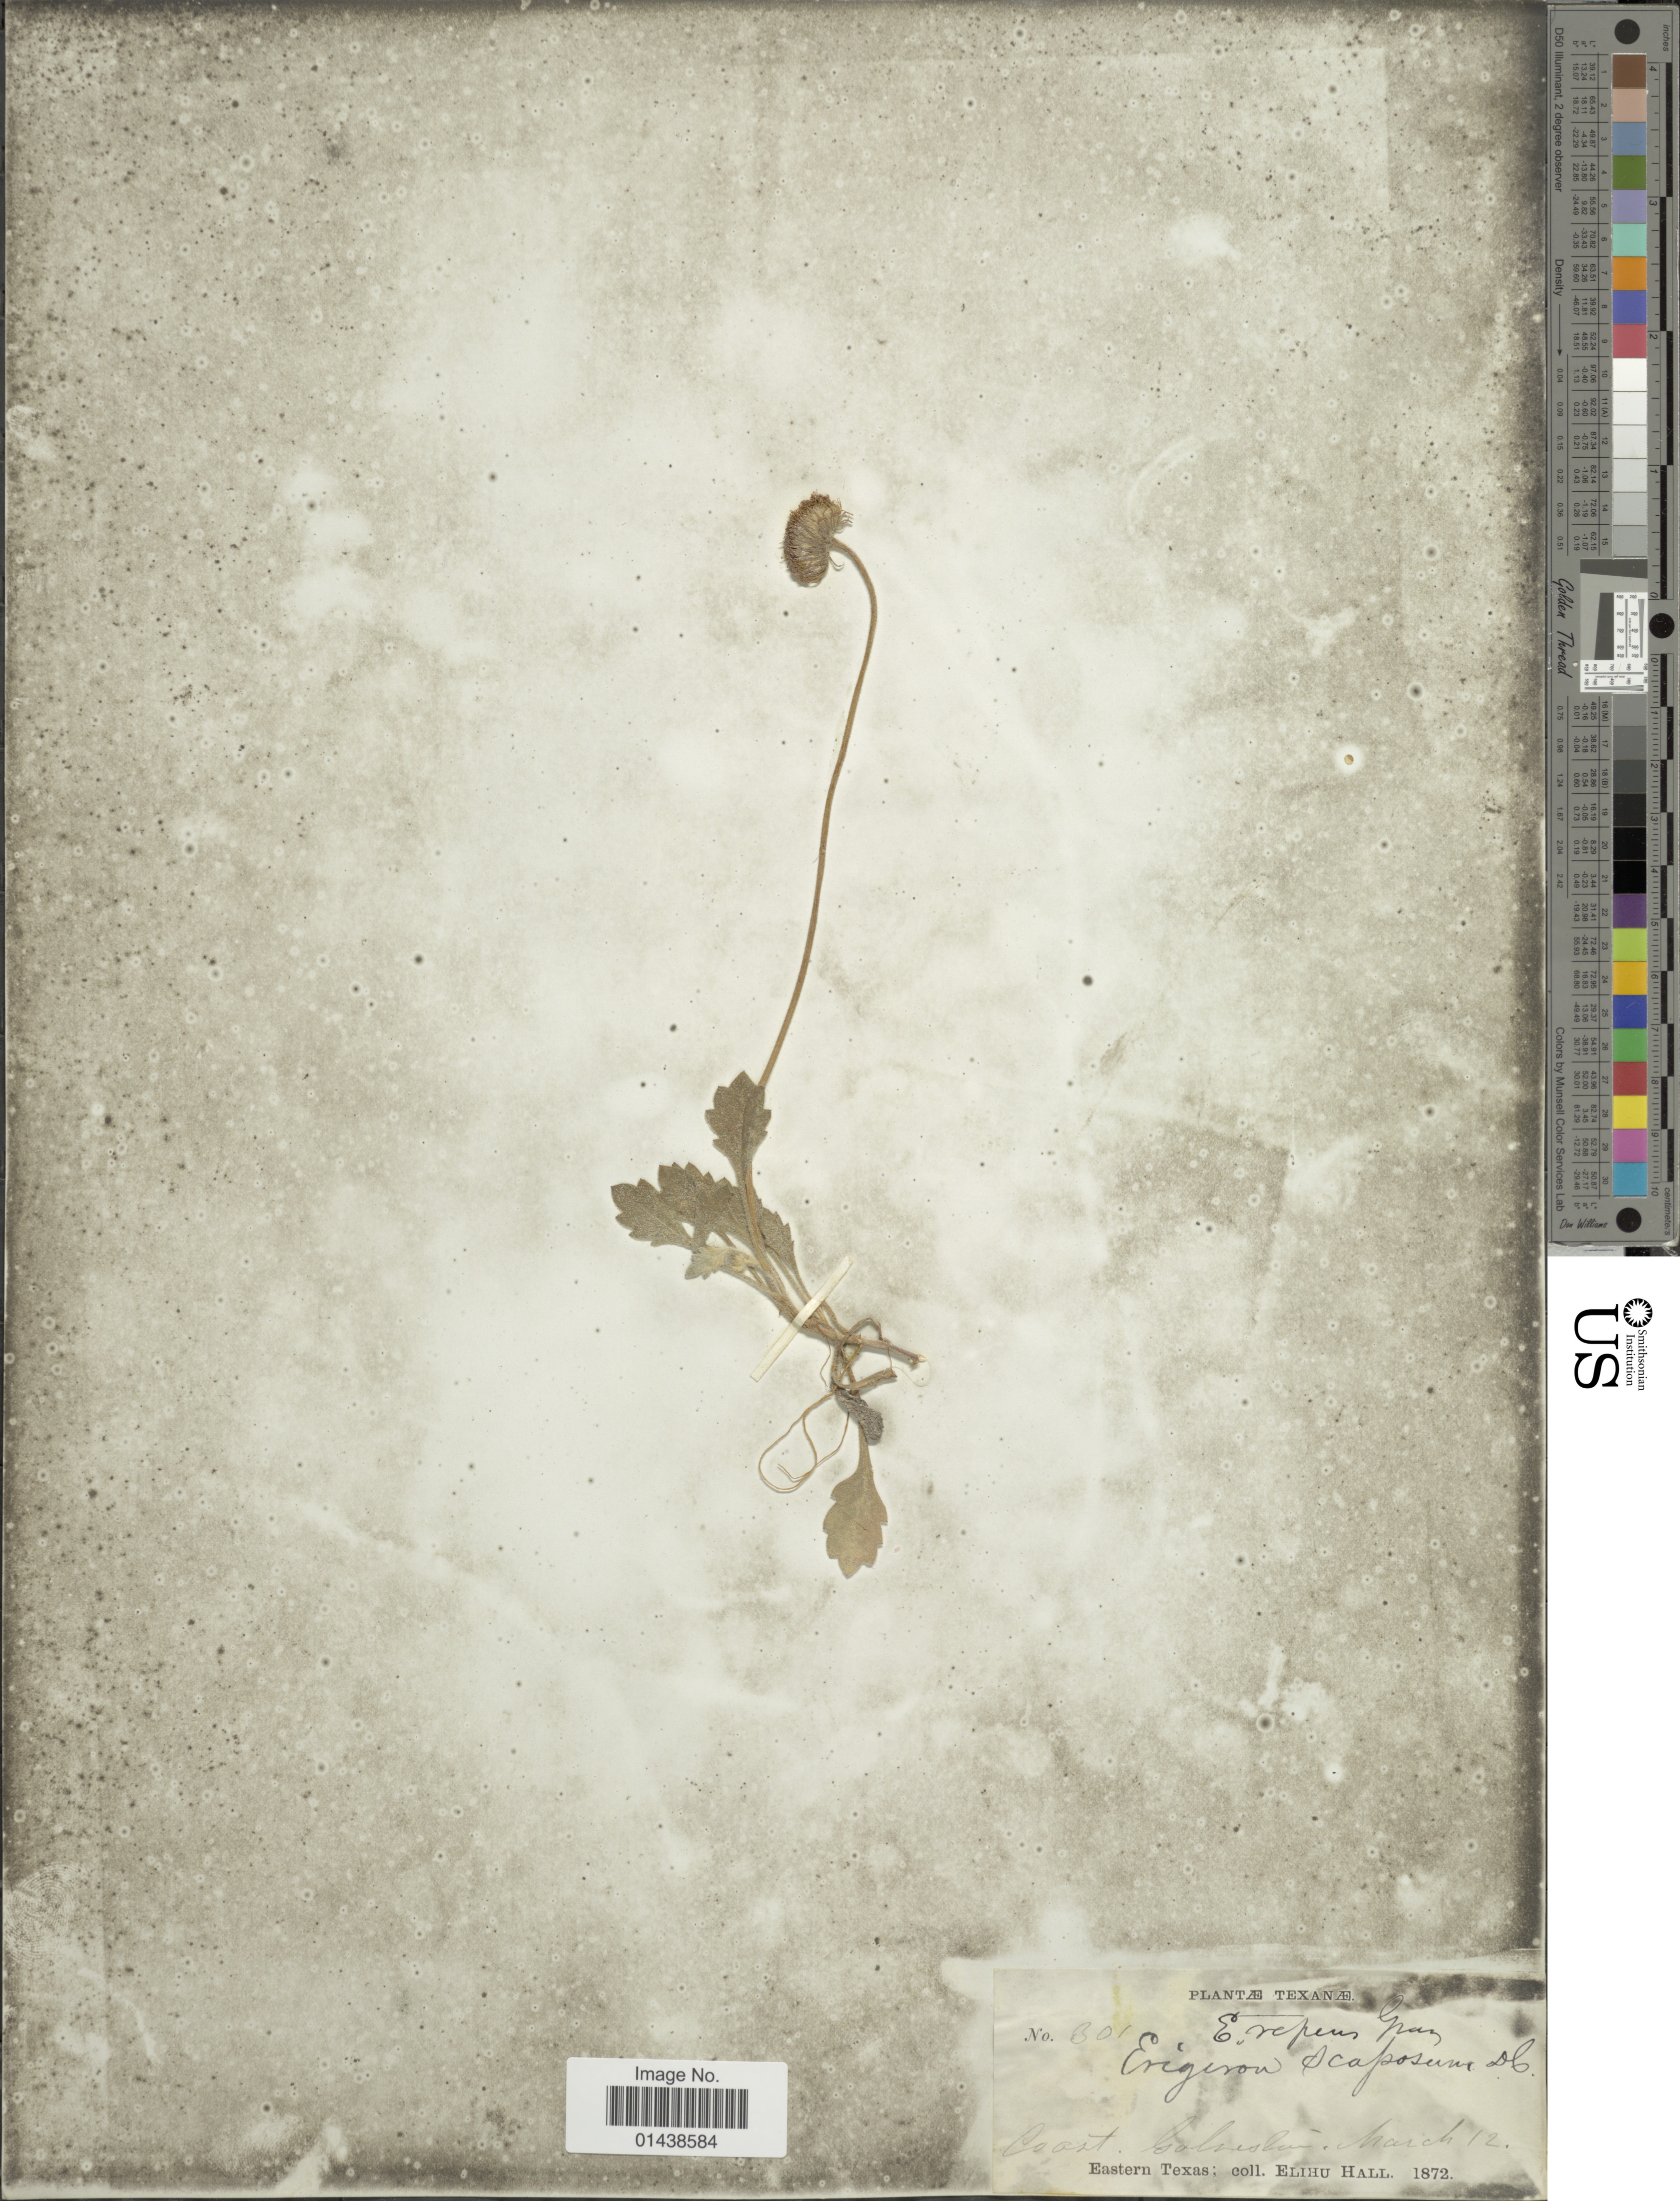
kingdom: Plantae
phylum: Tracheophyta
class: Magnoliopsida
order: Asterales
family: Asteraceae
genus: Erigeron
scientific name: Erigeron myrionactis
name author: Small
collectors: E. Hall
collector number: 301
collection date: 1872-03-12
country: United States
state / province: Texas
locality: Coast. Galveston